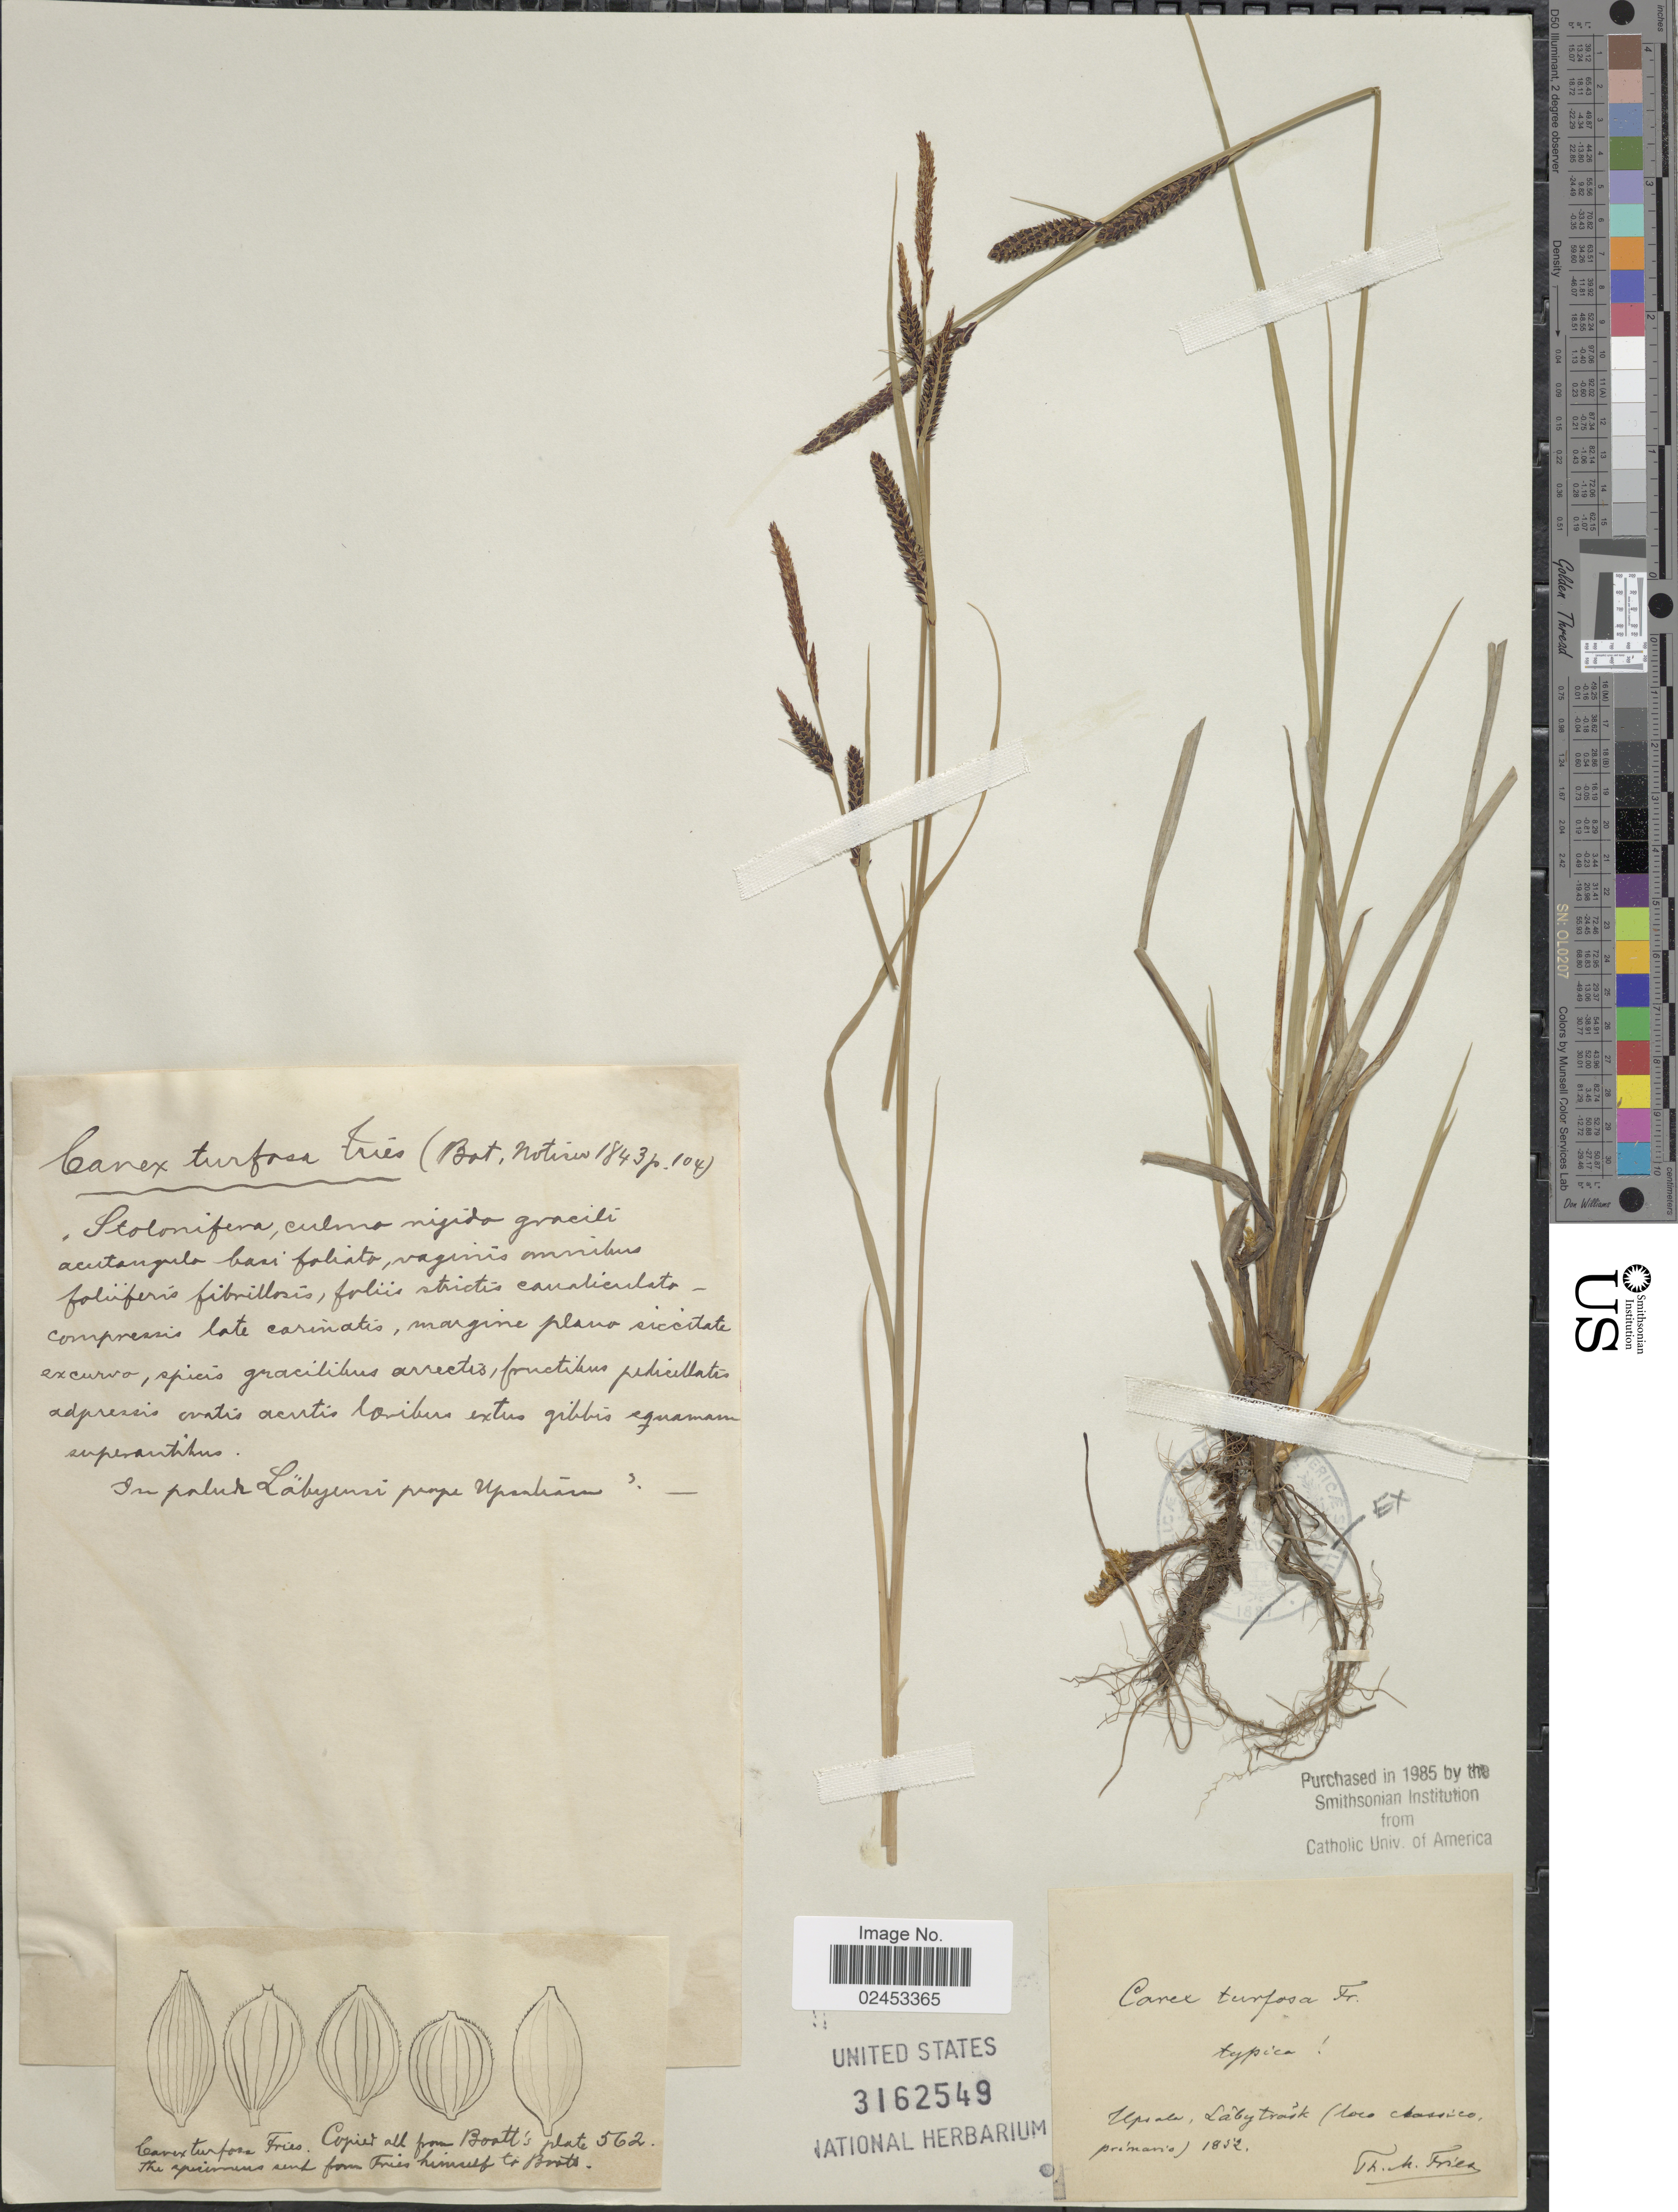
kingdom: Plantae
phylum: Tracheophyta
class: Liliopsida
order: Poales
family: Cyperaceae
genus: Carex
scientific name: Carex x turfosa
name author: Fr.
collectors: T. Fries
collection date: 1852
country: Sweden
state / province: Uppsala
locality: Upsala, Labytrask (loco classico prímario)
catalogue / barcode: US 3162549